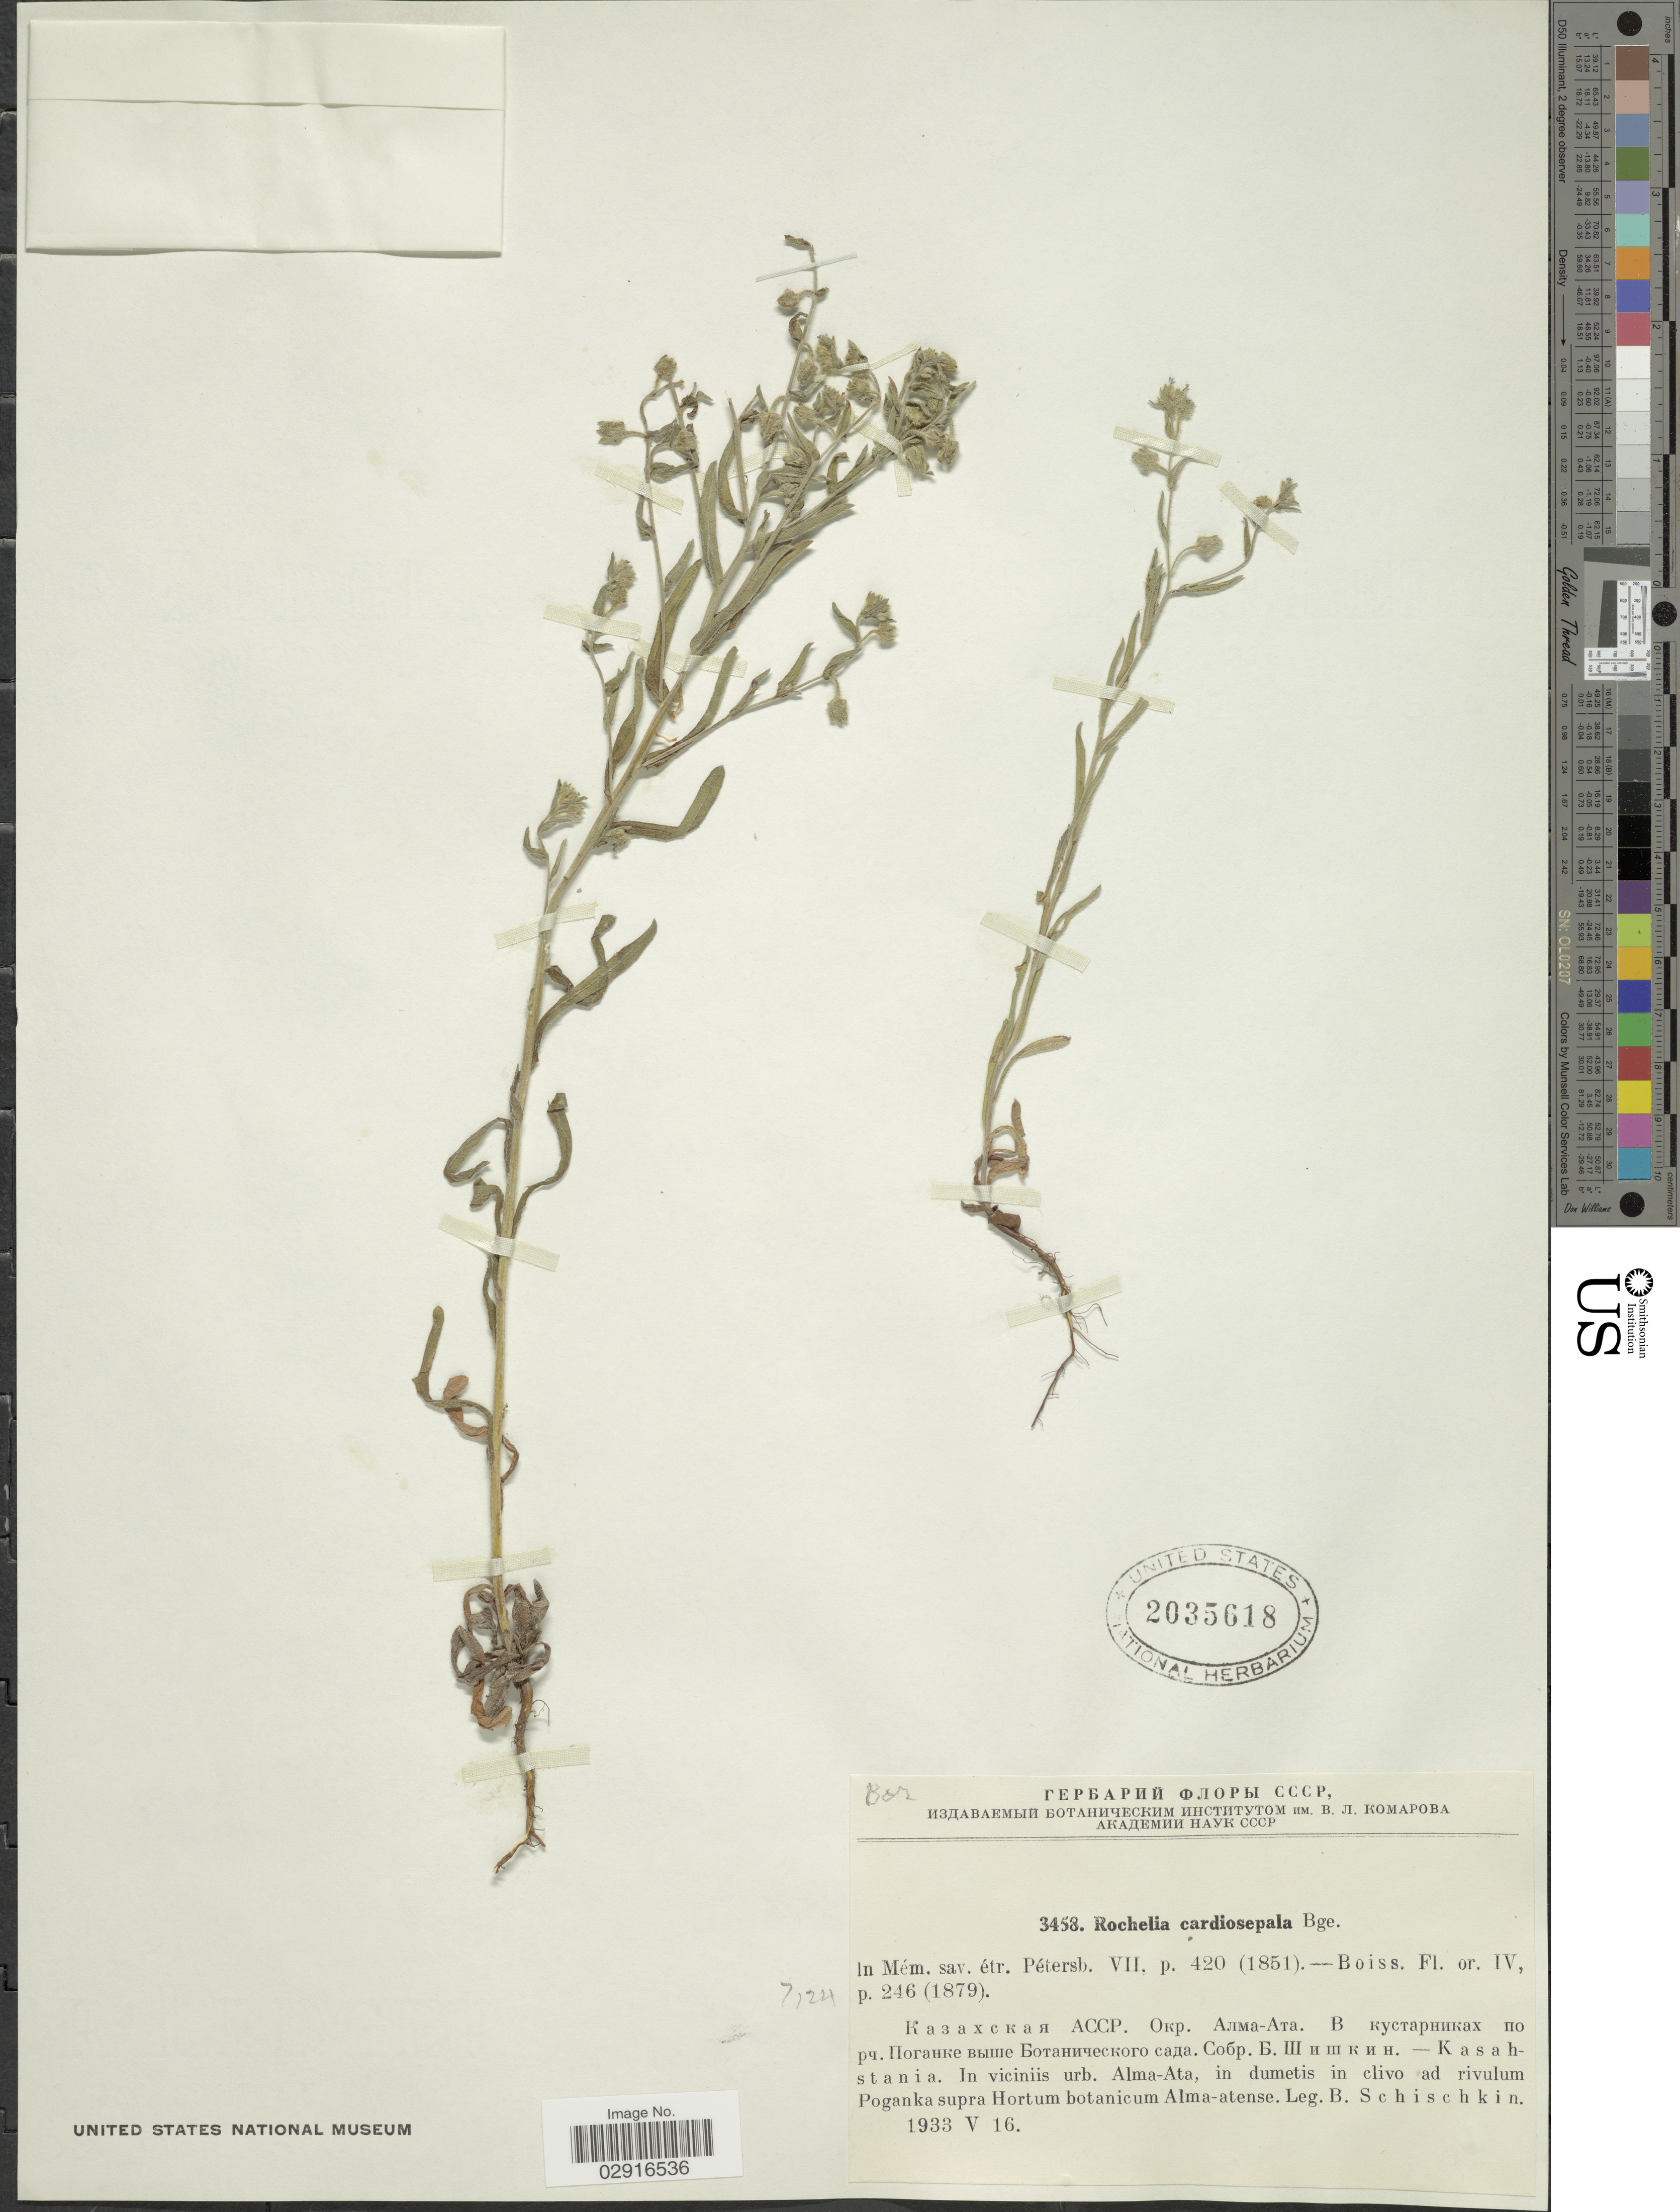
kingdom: Plantae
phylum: Tracheophyta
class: Magnoliopsida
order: Boraginales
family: Boraginaceae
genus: Rochelia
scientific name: Rochelia cardiosepala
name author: Bunge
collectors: B. Schischkin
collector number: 3458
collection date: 1933-05-16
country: Kazakhstan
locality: Kasahstania. In viciniis urb. Alma-Ata, in dumetis in clivo ad rivulum Poganka supra Hortum botanicum Alma-atense.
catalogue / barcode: US 2035618